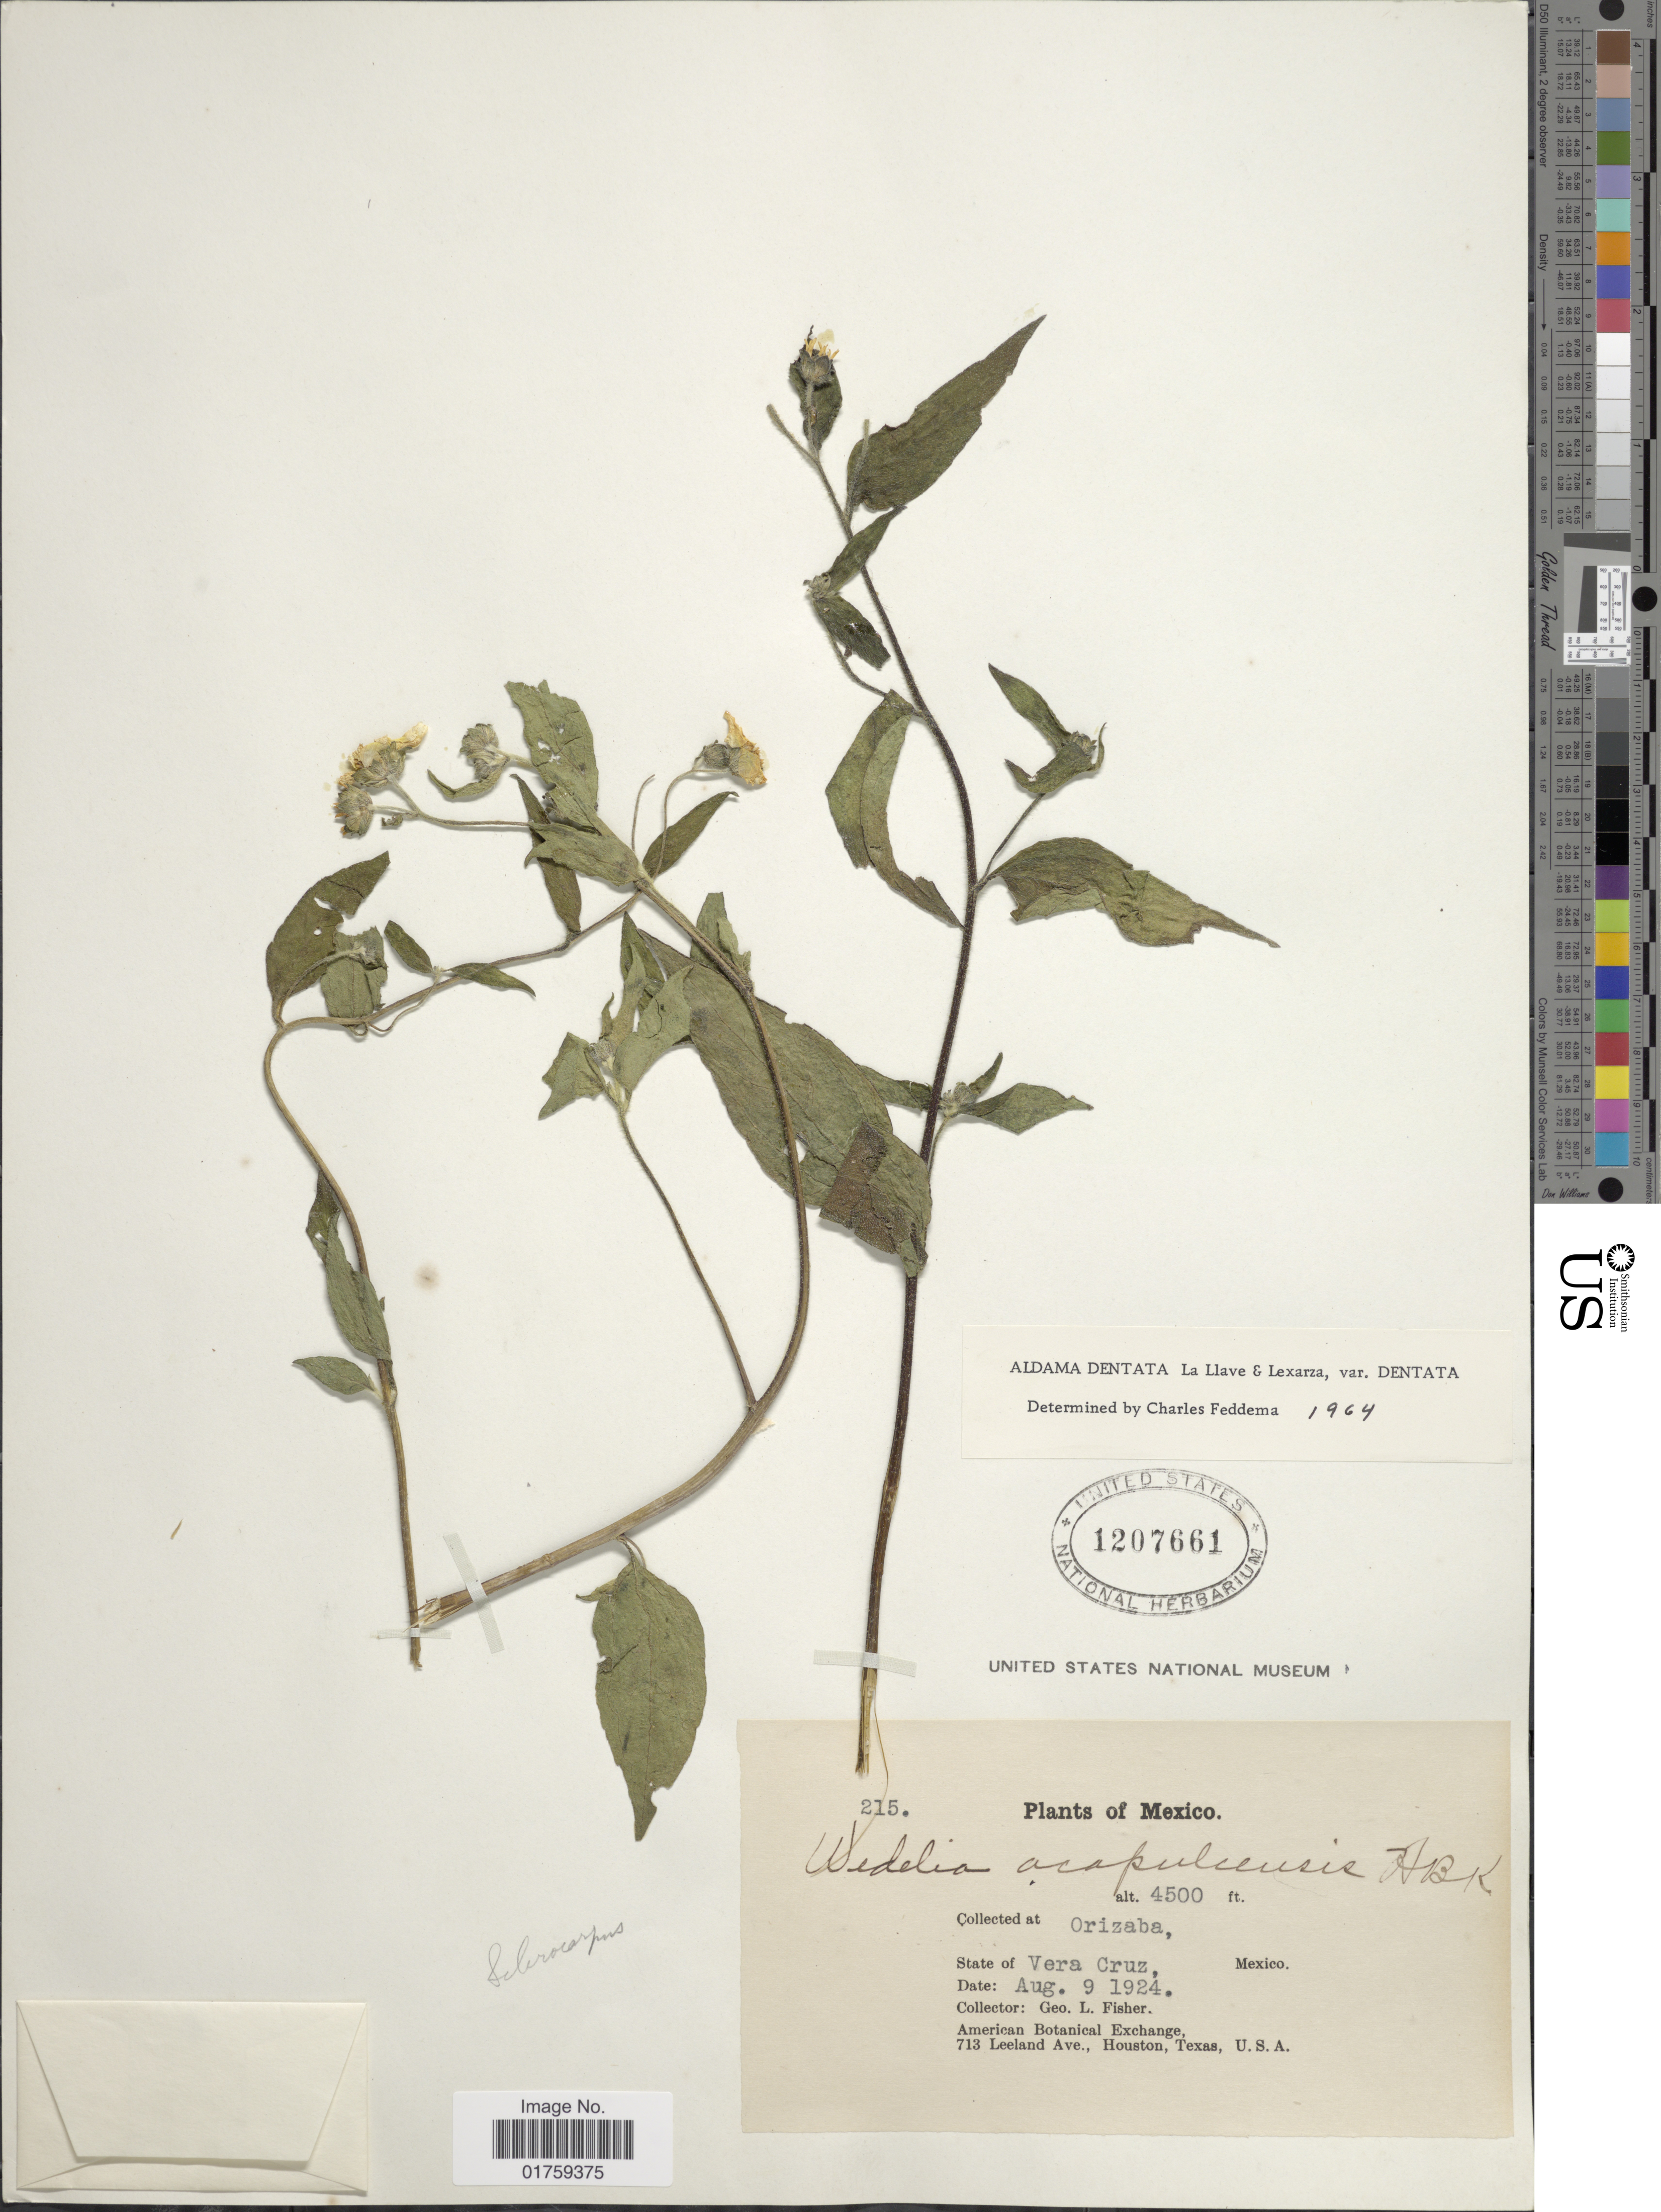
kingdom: Plantae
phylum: Tracheophyta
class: Magnoliopsida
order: Asterales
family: Asteraceae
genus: Sclerocarpus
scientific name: Sclerocarpus dentatus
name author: (La Llave) Benth. & Hook. f. ex Hemsl.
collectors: G. L. Fisher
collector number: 215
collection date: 1924-08-09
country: Mexico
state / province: Veracruz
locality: Orizaba. State of Vera Cruz, Mexico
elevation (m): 1372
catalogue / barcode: US 1207661